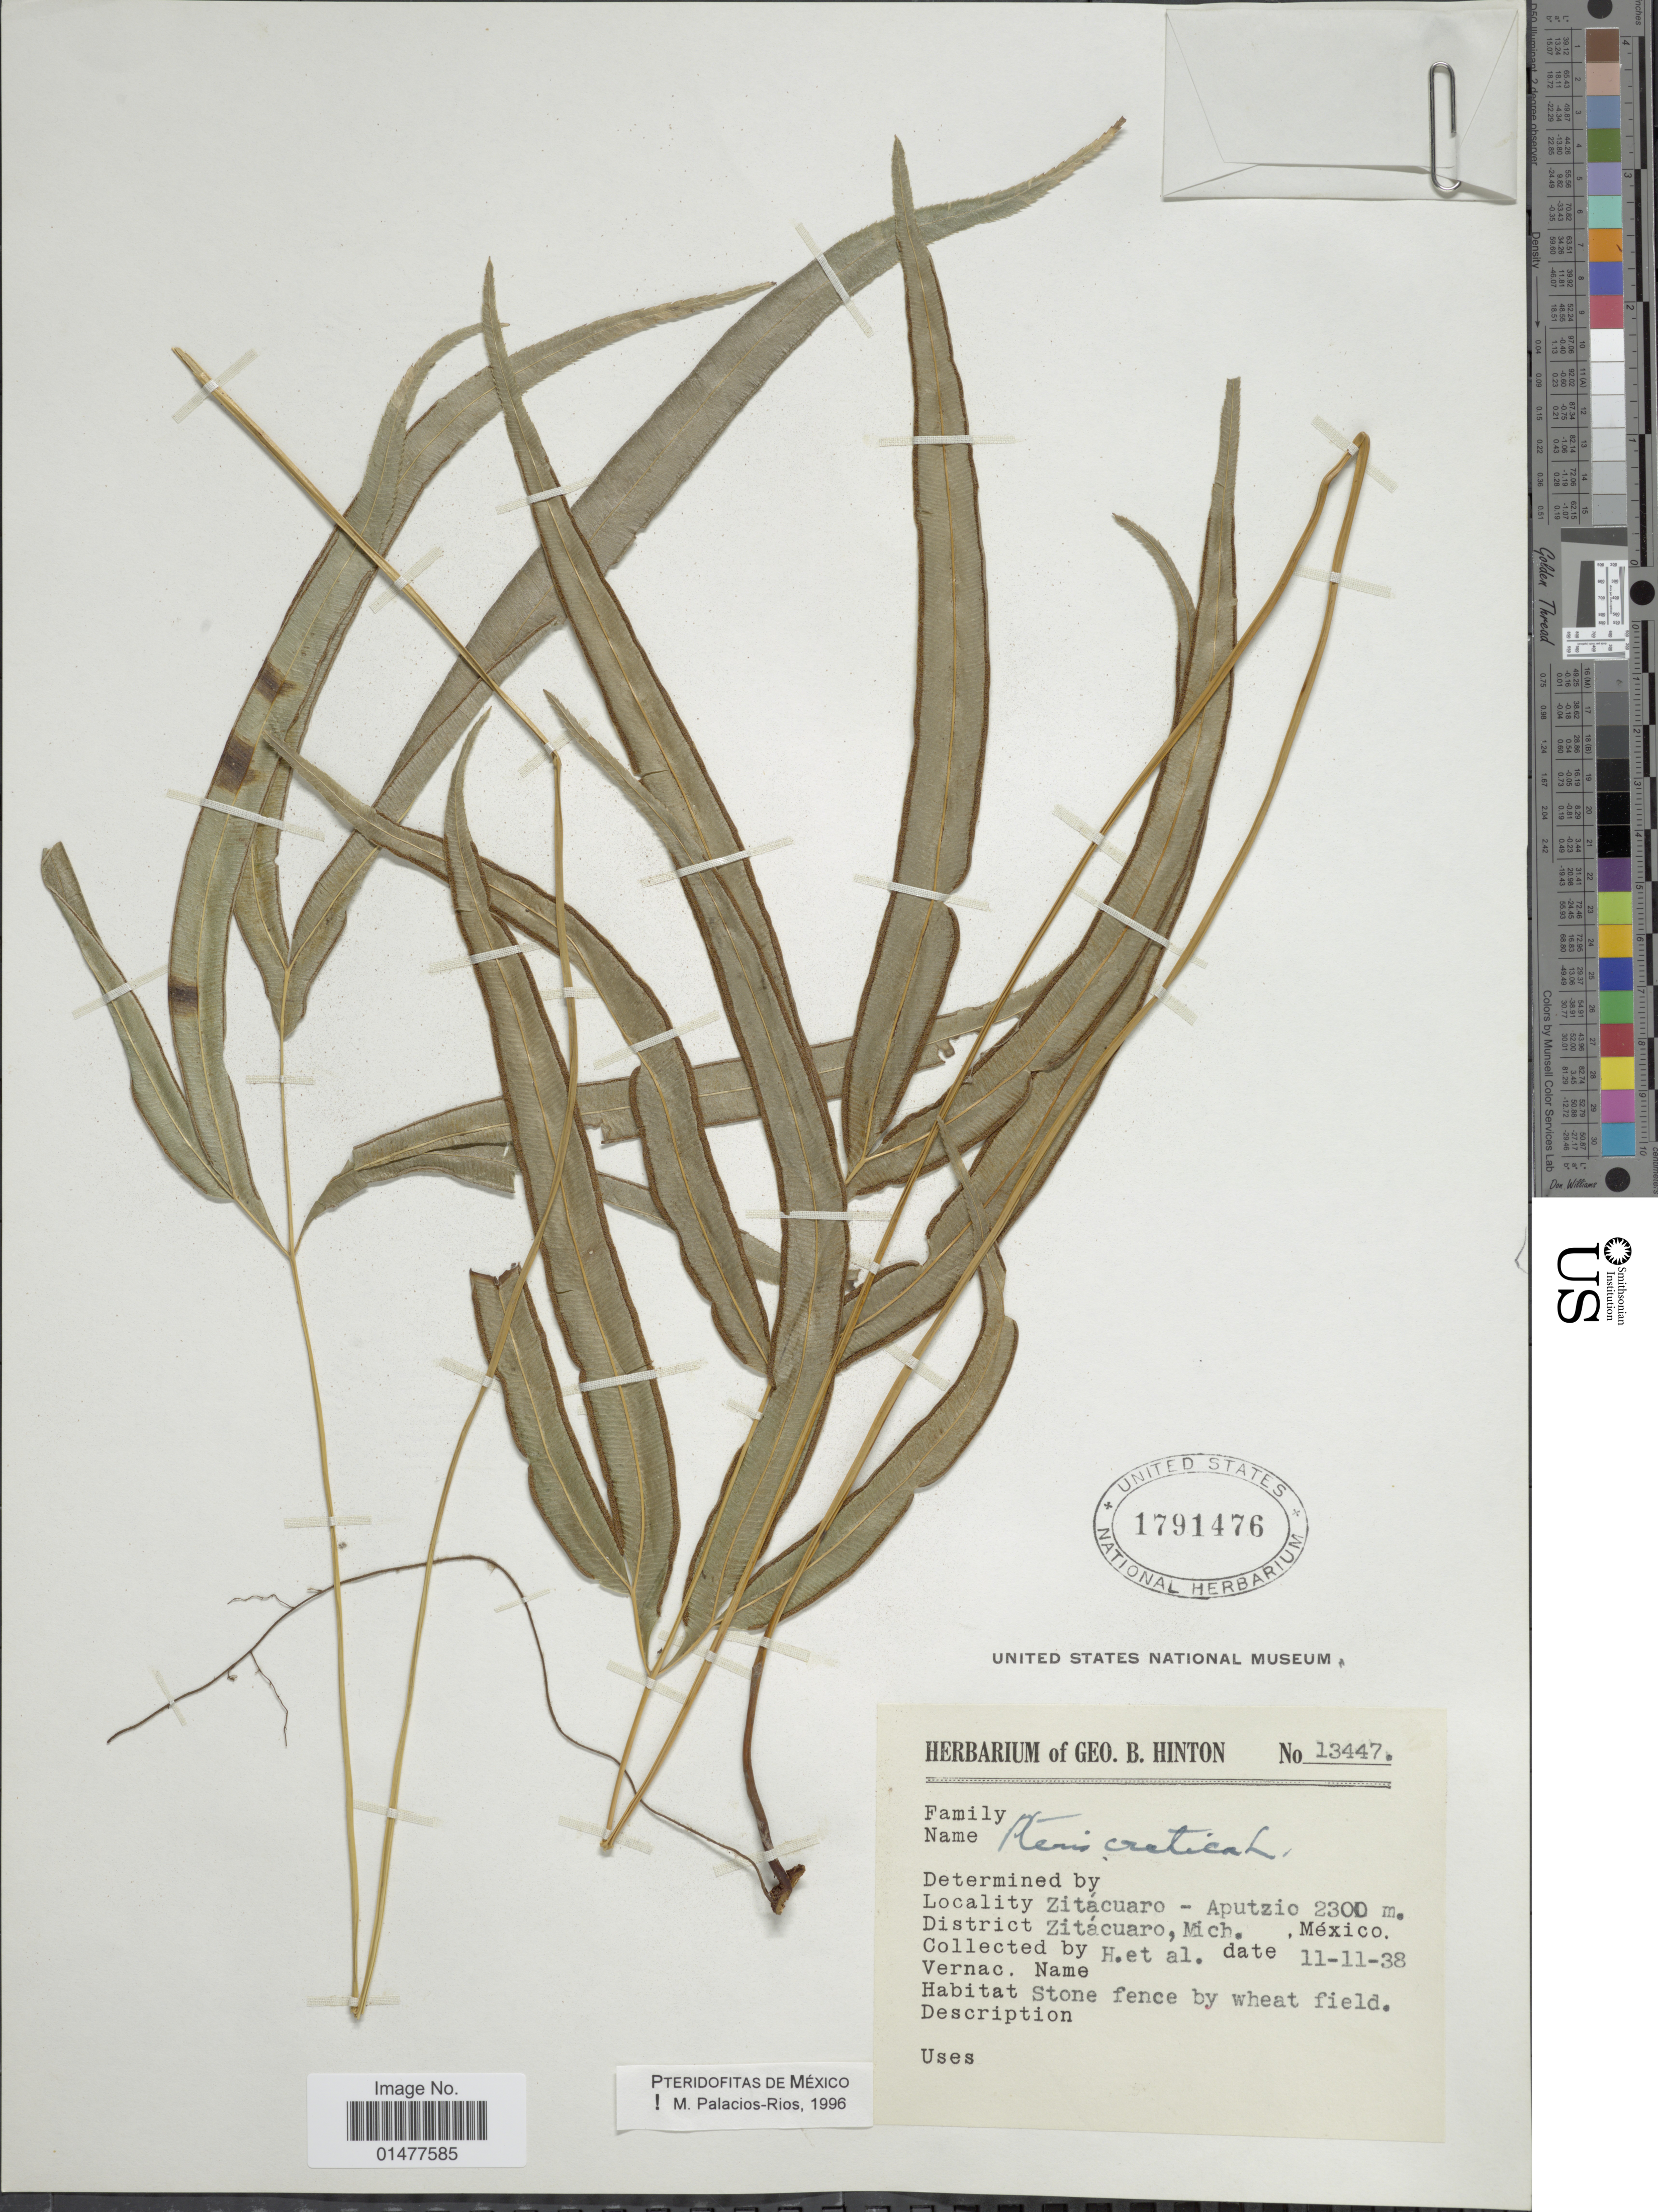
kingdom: Plantae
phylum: Tracheophyta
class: Polypodiopsida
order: Polypodiales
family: Pteridaceae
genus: Pteris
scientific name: Pteris cretica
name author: L.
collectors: G. B. Hinton & et al.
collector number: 13447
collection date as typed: Transcribed d/m/y: 11/11/38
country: Mexico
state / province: Michoacán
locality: Zitacuaro-Aputzio, Zitácuaro, Mich.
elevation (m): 2300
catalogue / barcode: US 1791476